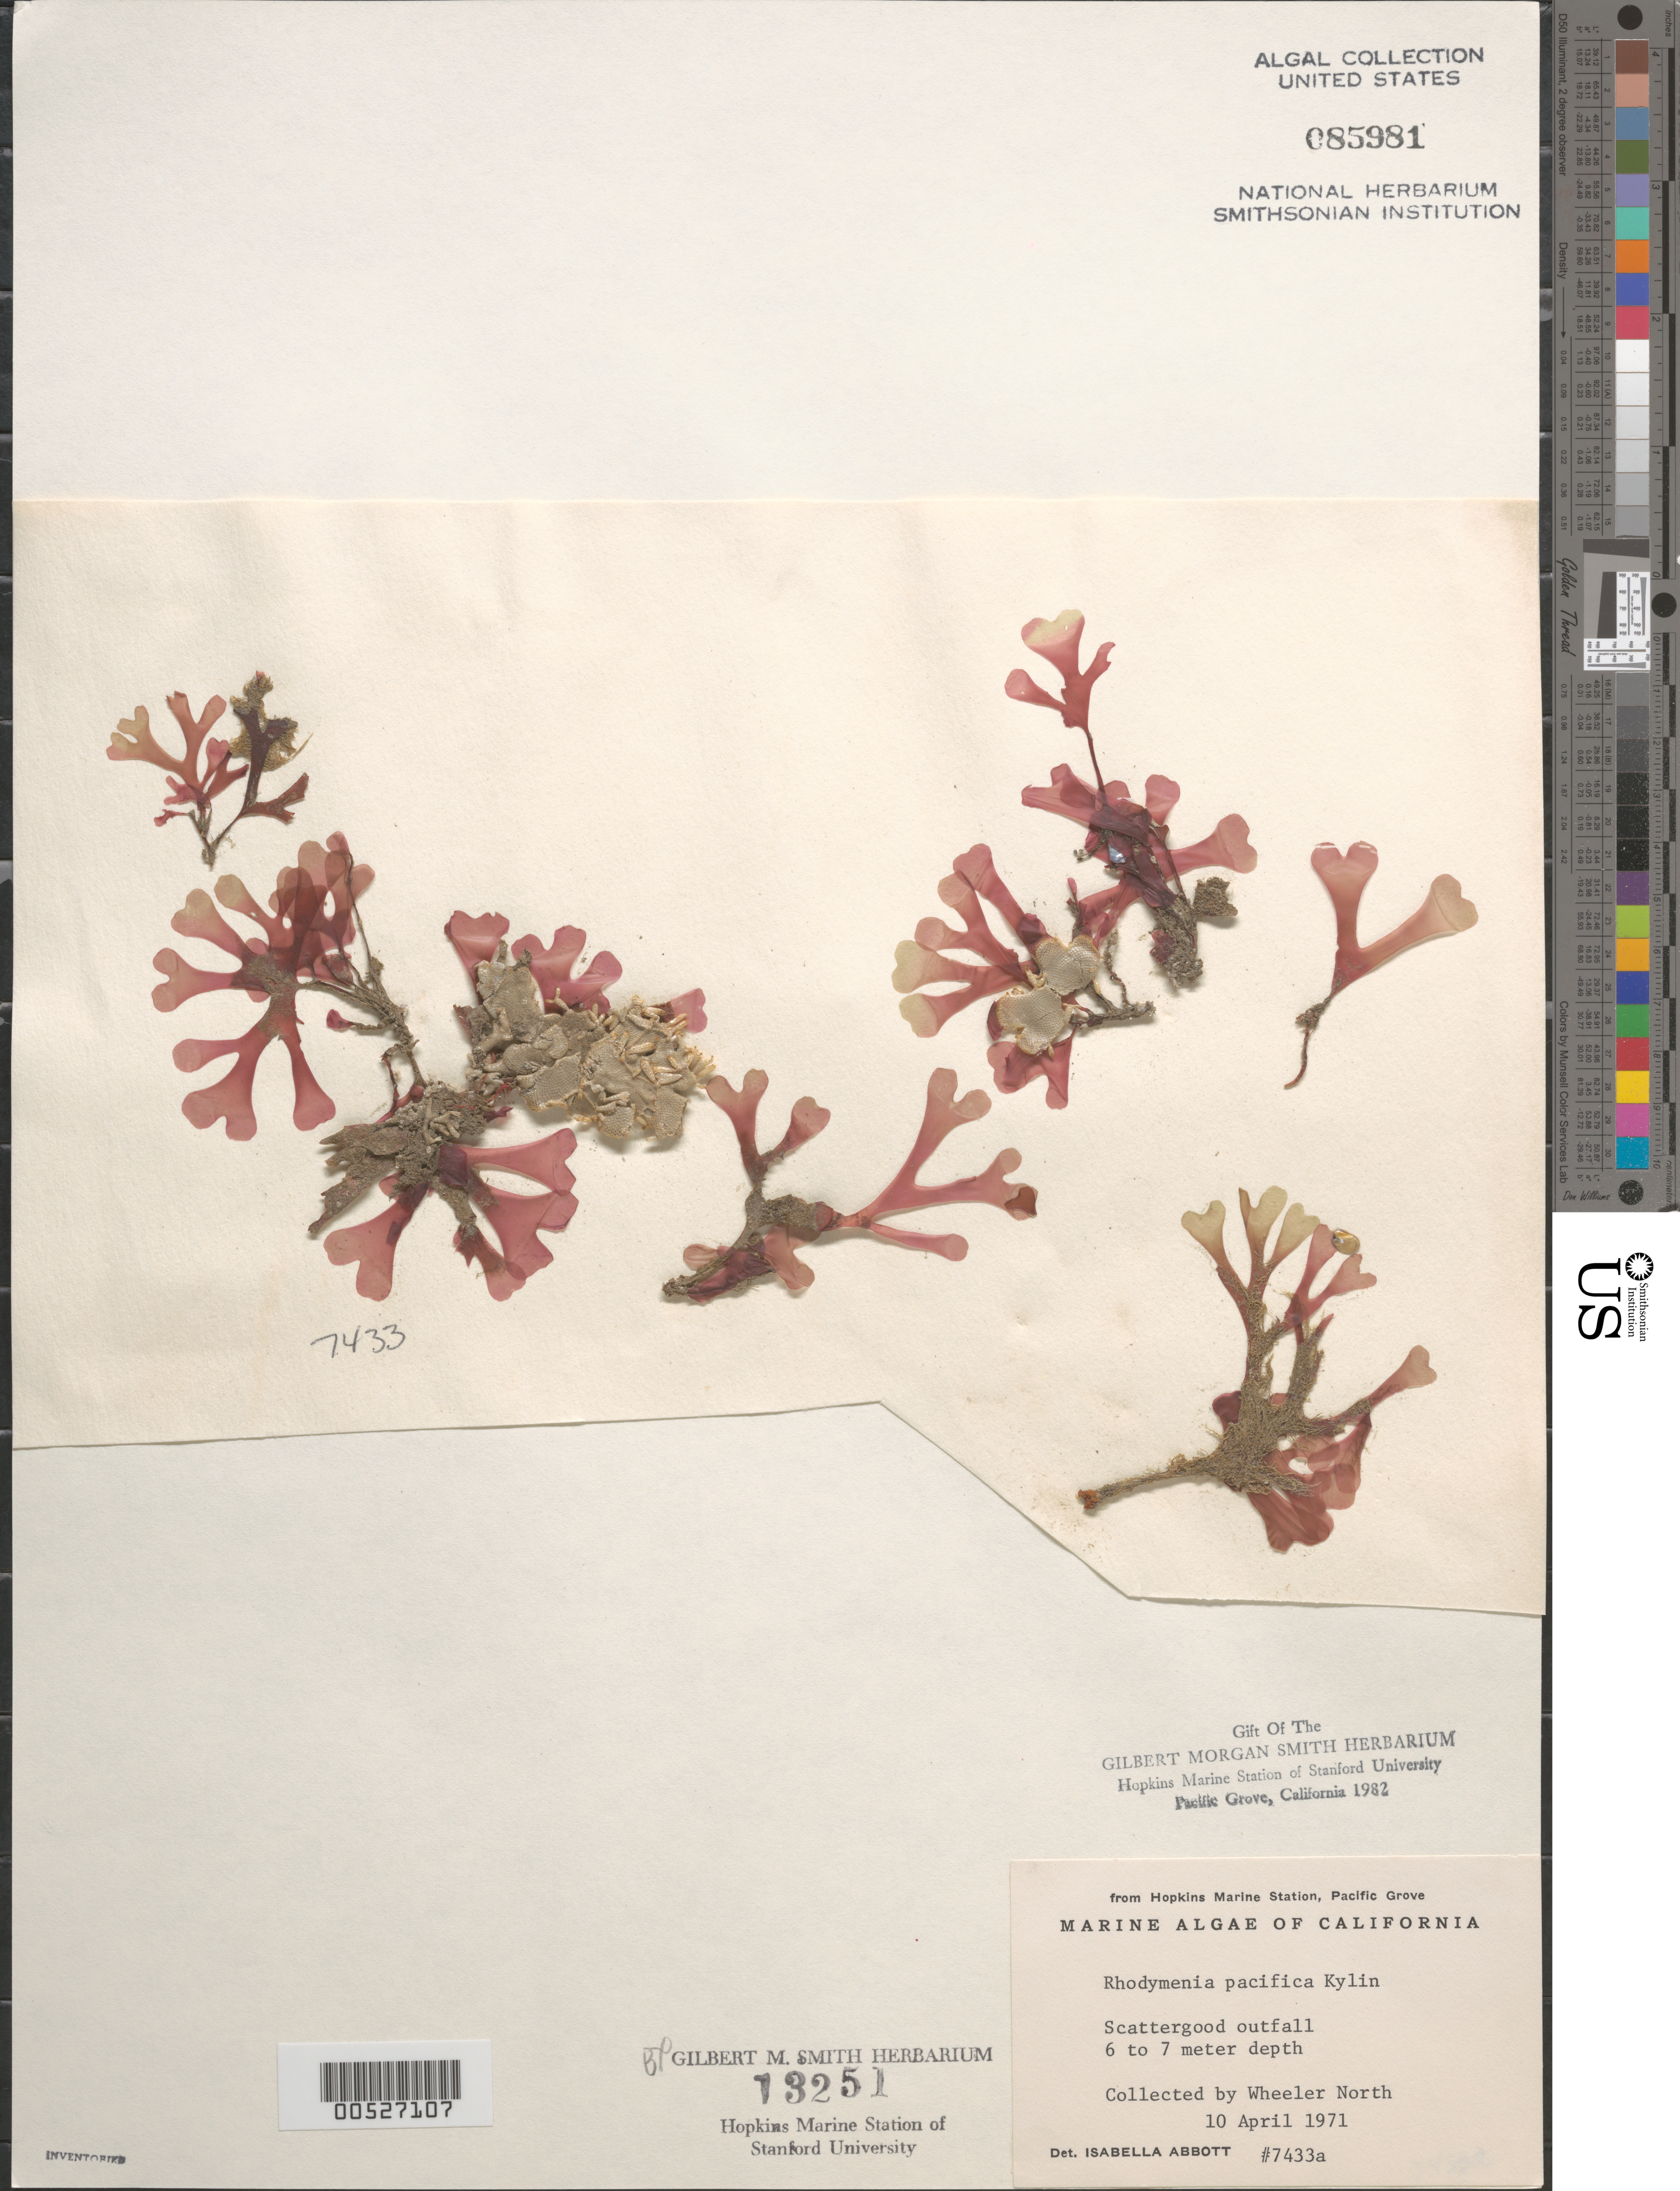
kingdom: Plantae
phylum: Rhodophyta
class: Florideophyceae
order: Rhodymeniales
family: Rhodymeniaceae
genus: Rhodymenia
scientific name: Rhodymenia pacifica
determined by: Abbott, Isabella A.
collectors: W. North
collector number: IAA 7433a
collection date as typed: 10 Apr 1971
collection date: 1971-04-10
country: United States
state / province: California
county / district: Los Angeles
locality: Scattergood Outfall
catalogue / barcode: US 85981